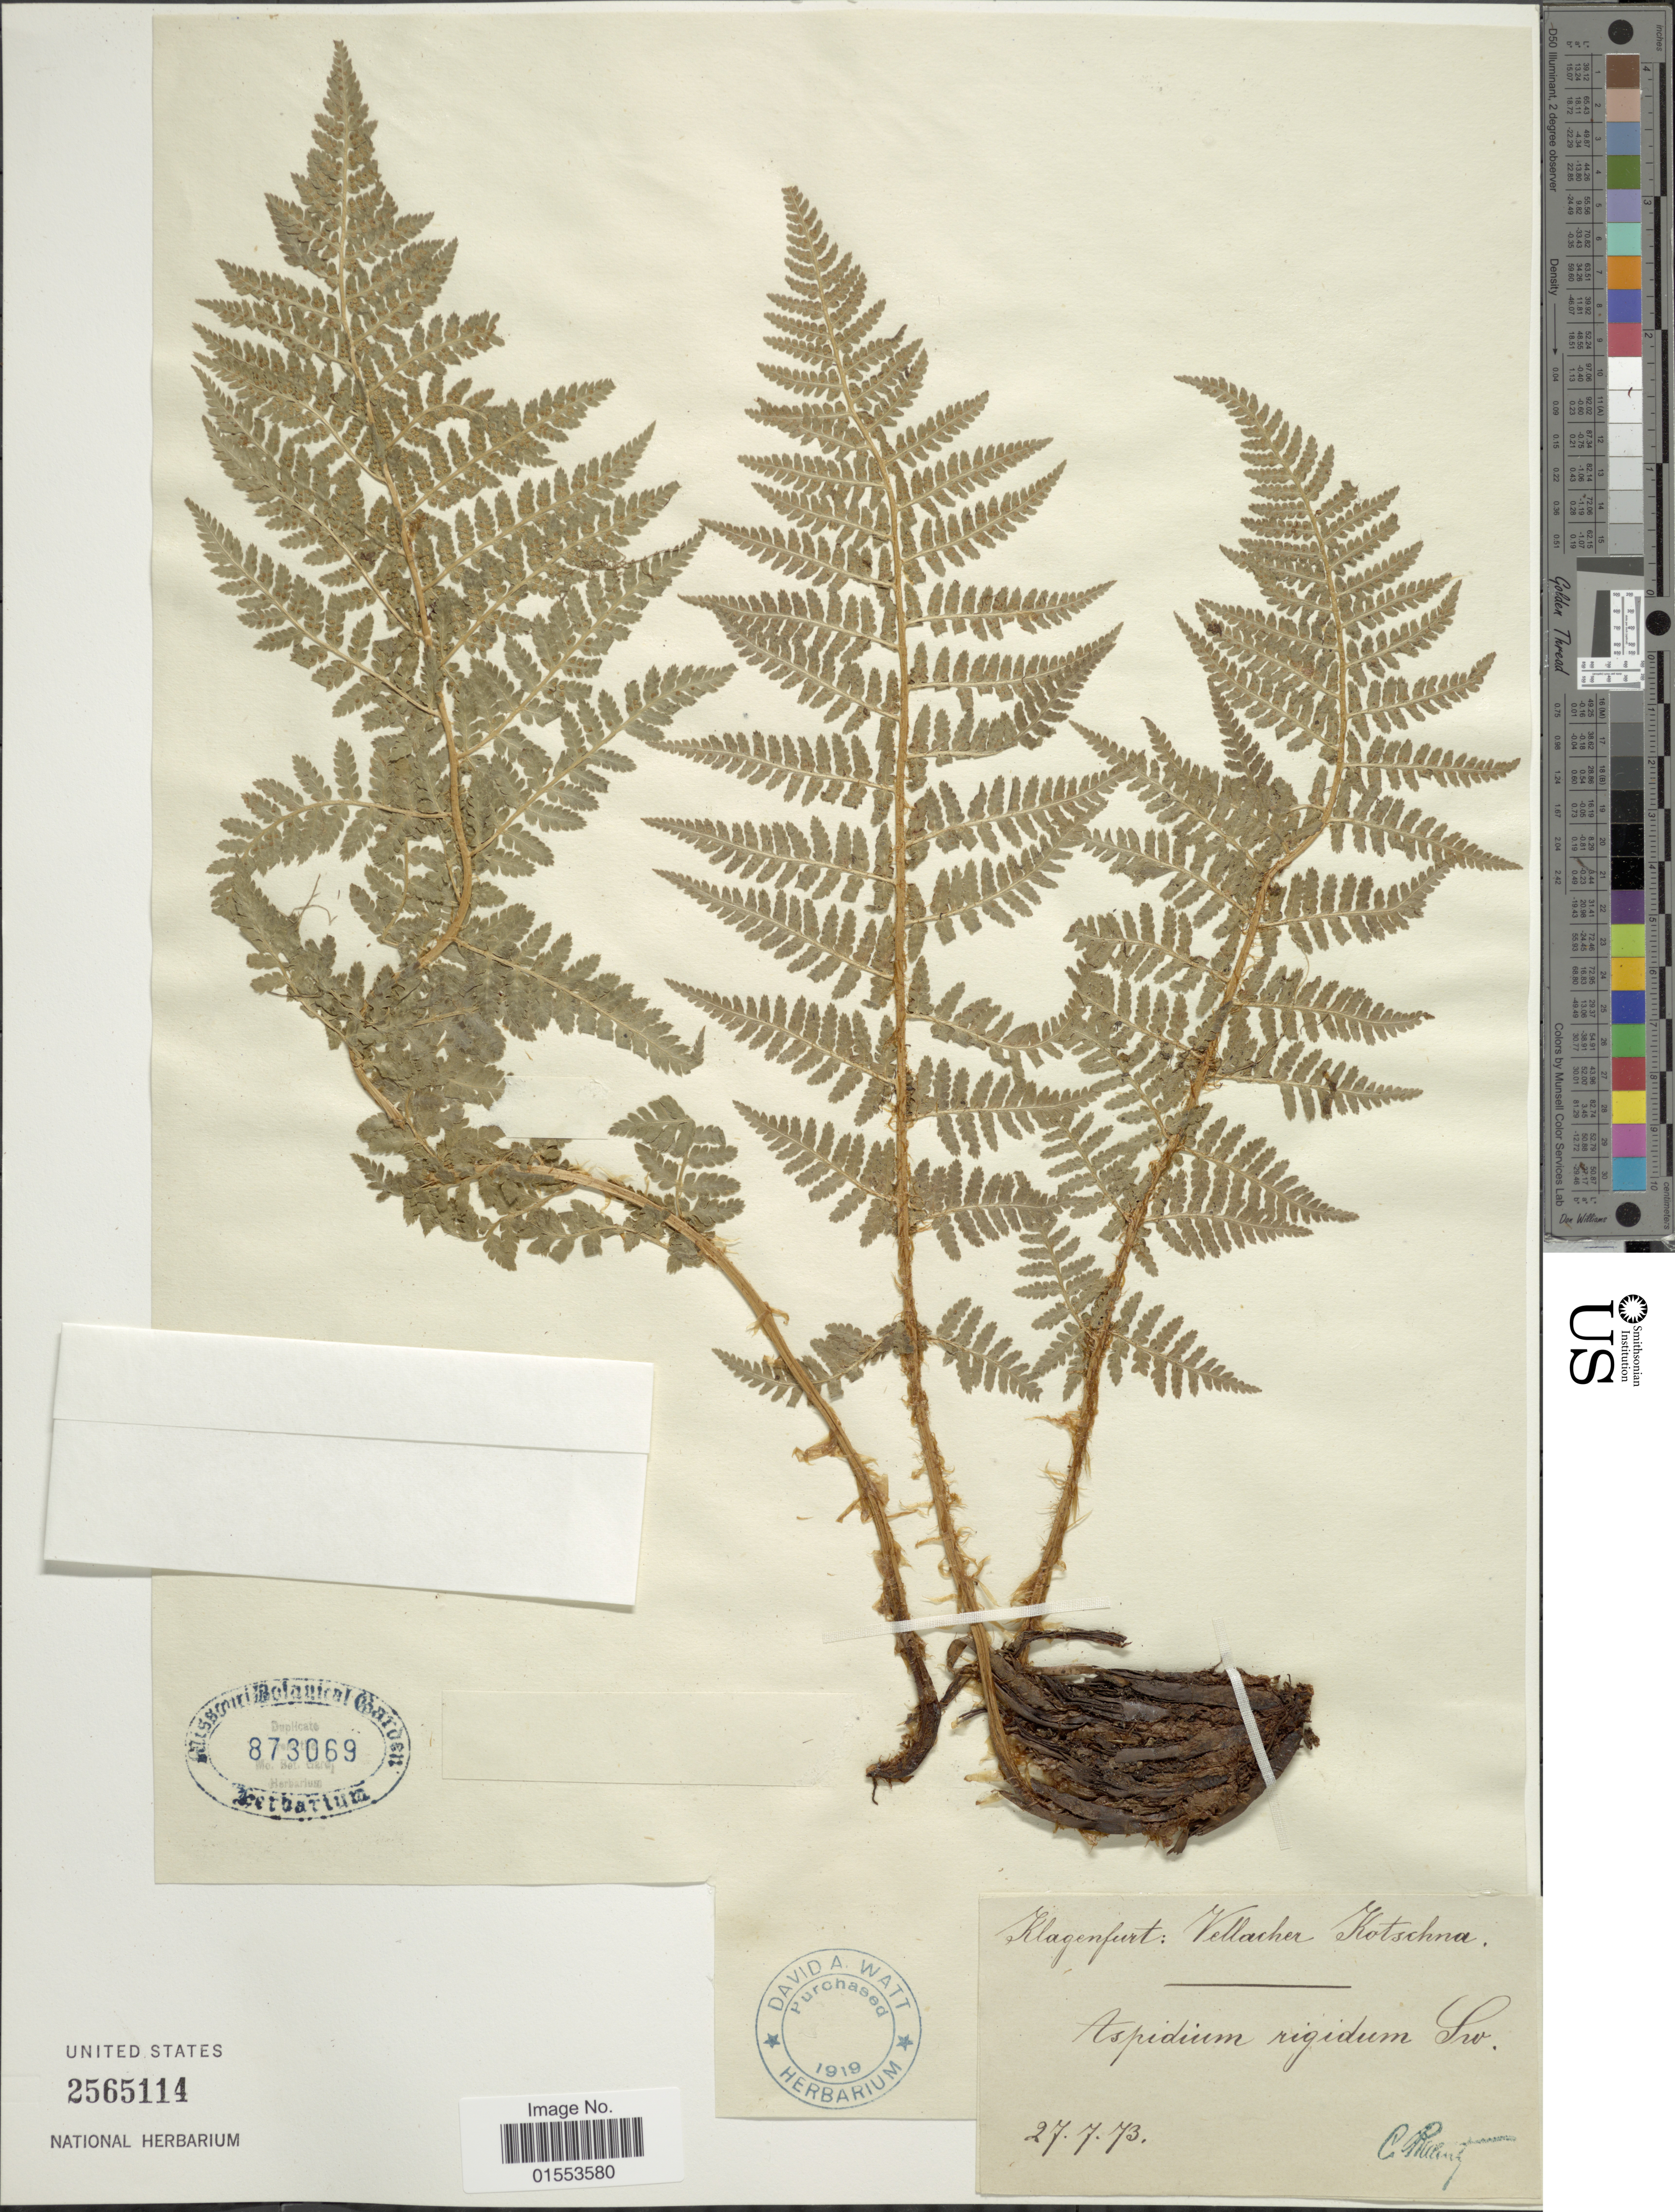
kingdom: Plantae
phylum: Tracheophyta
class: Polypodiopsida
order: Polypodiales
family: Dryopteridaceae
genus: Dryopteris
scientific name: Dryopteris rigida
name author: Underw.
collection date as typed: Transcribed d/m/y: 27/7/73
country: Austria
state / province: Karnten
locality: Klagenfurt: Vellacher Kostchna.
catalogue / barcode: US 2565114